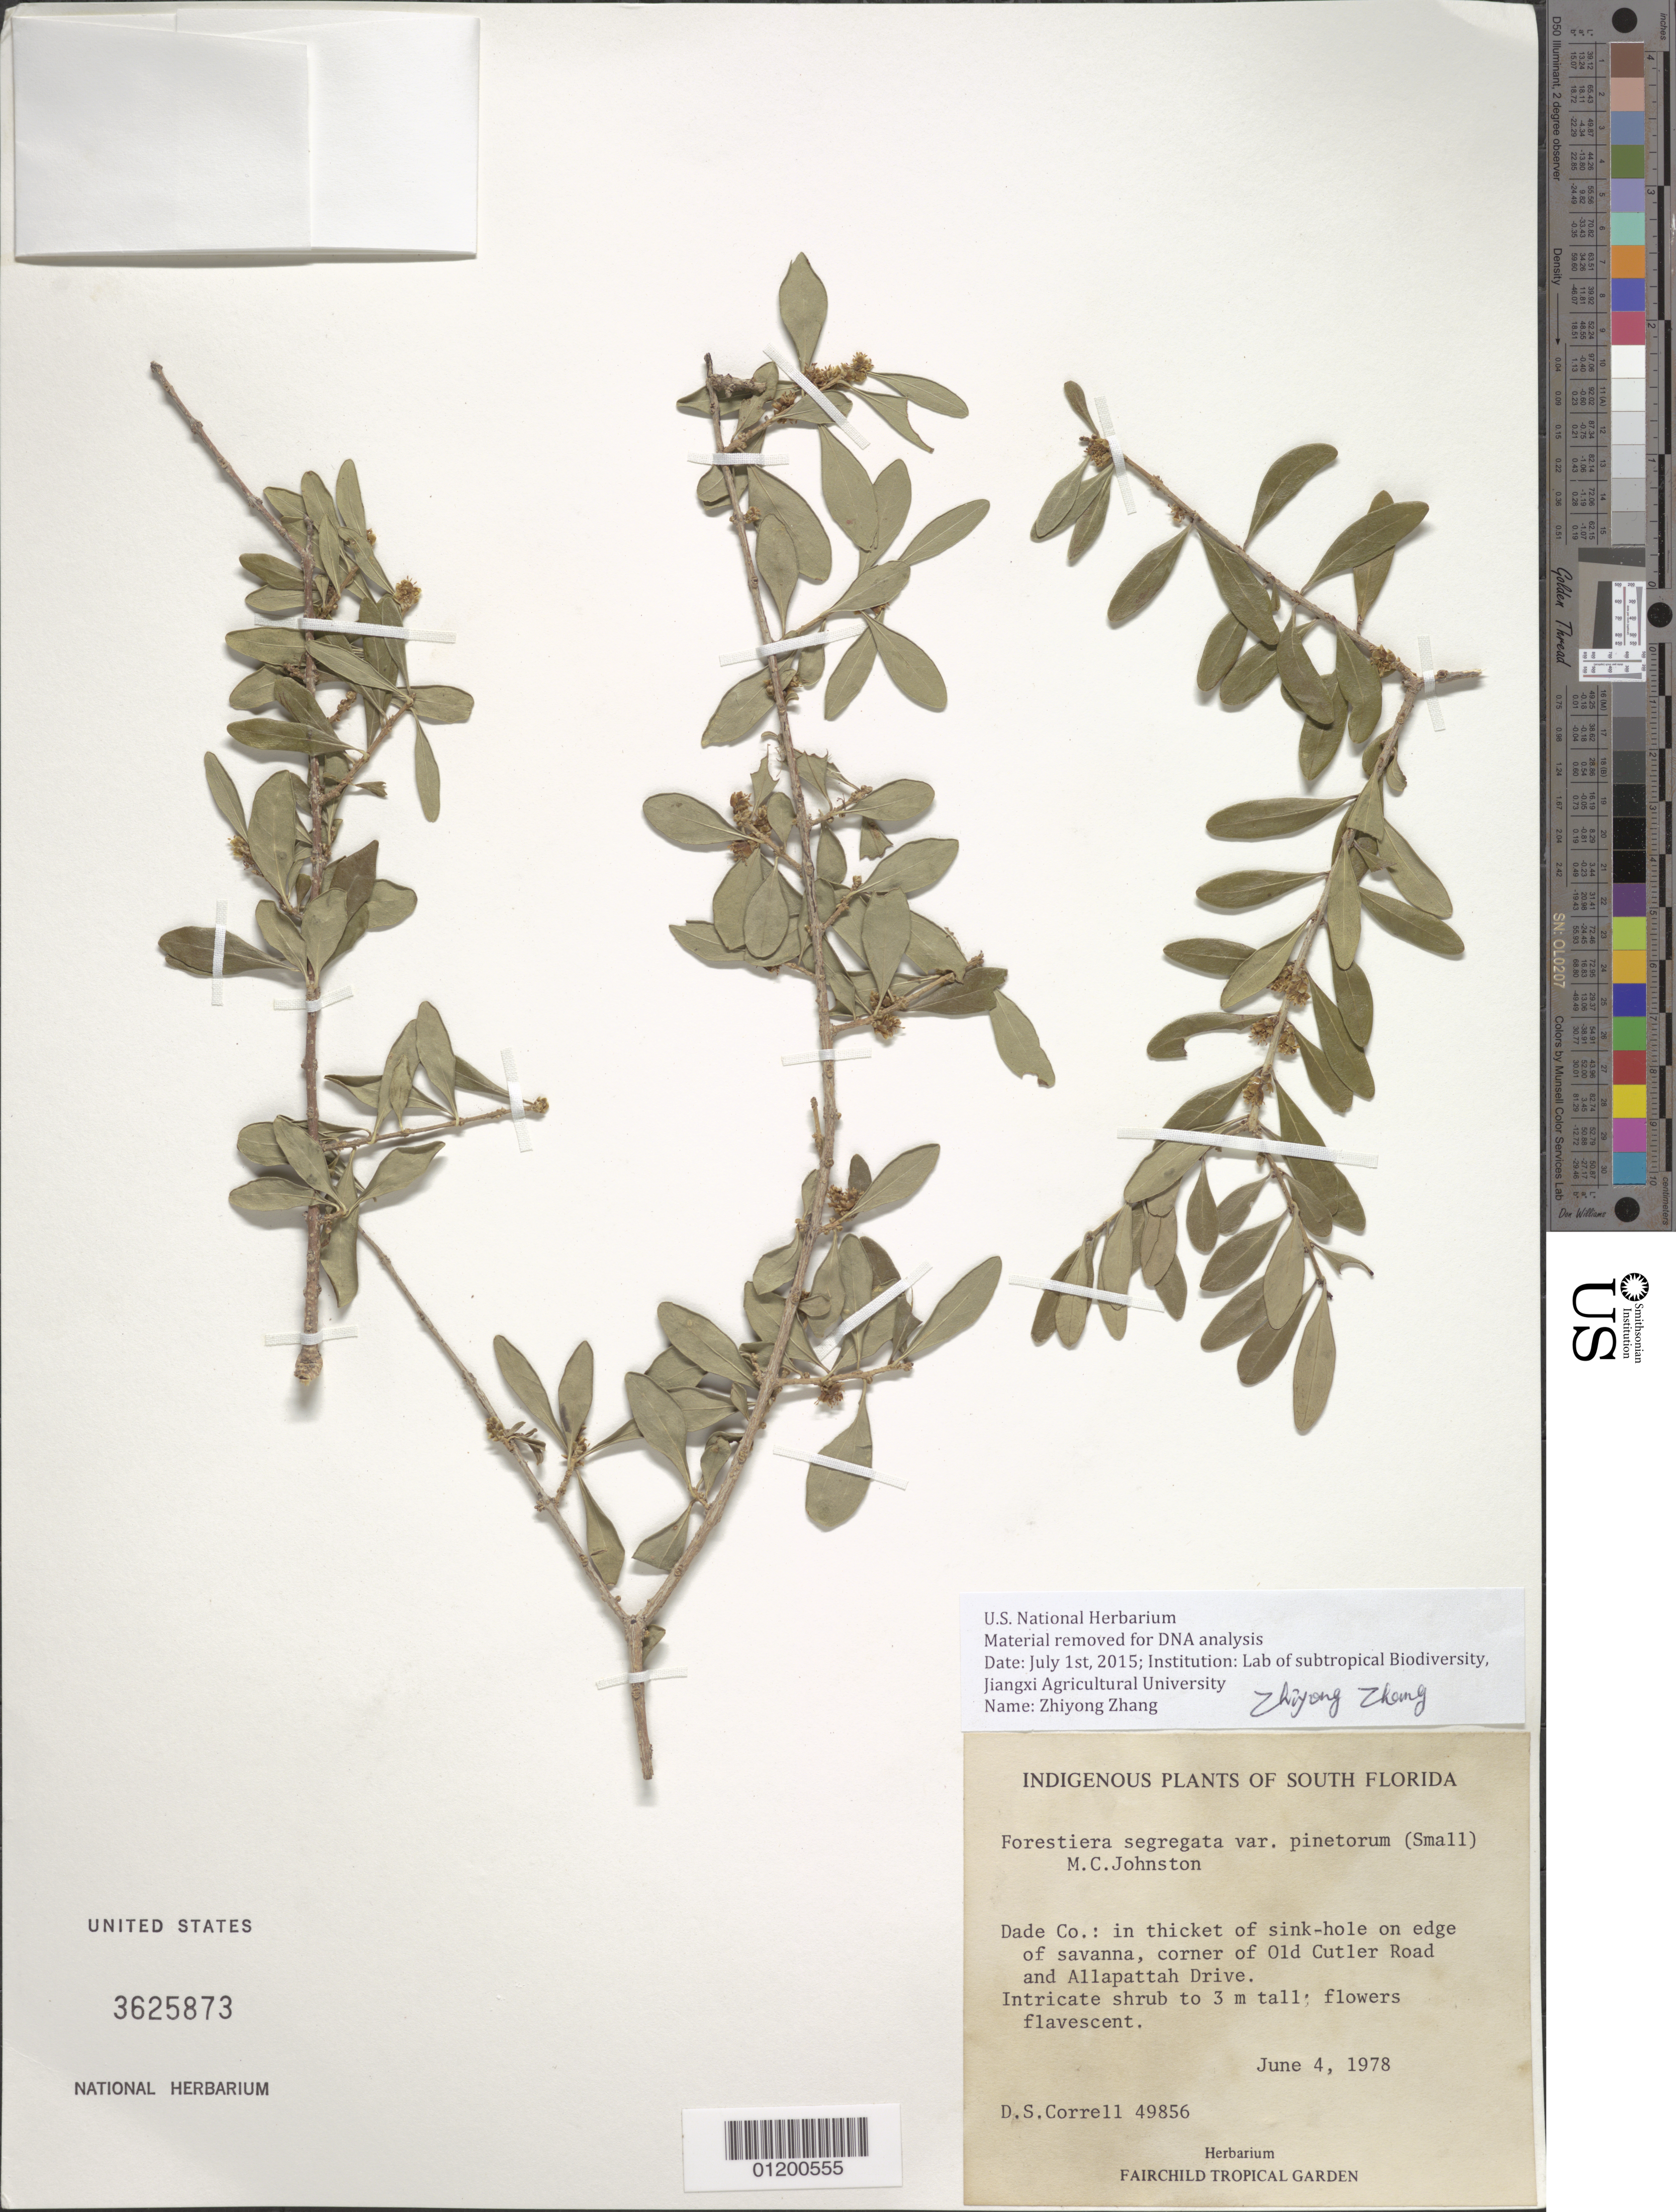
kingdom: Plantae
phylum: Tracheophyta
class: Magnoliopsida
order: Lamiales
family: Oleaceae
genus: Forestiera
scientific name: Forestiera segregata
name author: (Jacq.) Krug & Urb.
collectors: D. S. Correll & D. Livingstone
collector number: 49856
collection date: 1978-06-04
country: United States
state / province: Florida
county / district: Dade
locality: In thicket of sink-hole on edge of savanna, corner of Old Cutler Road and Allapattah Drive.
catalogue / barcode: US 3625873